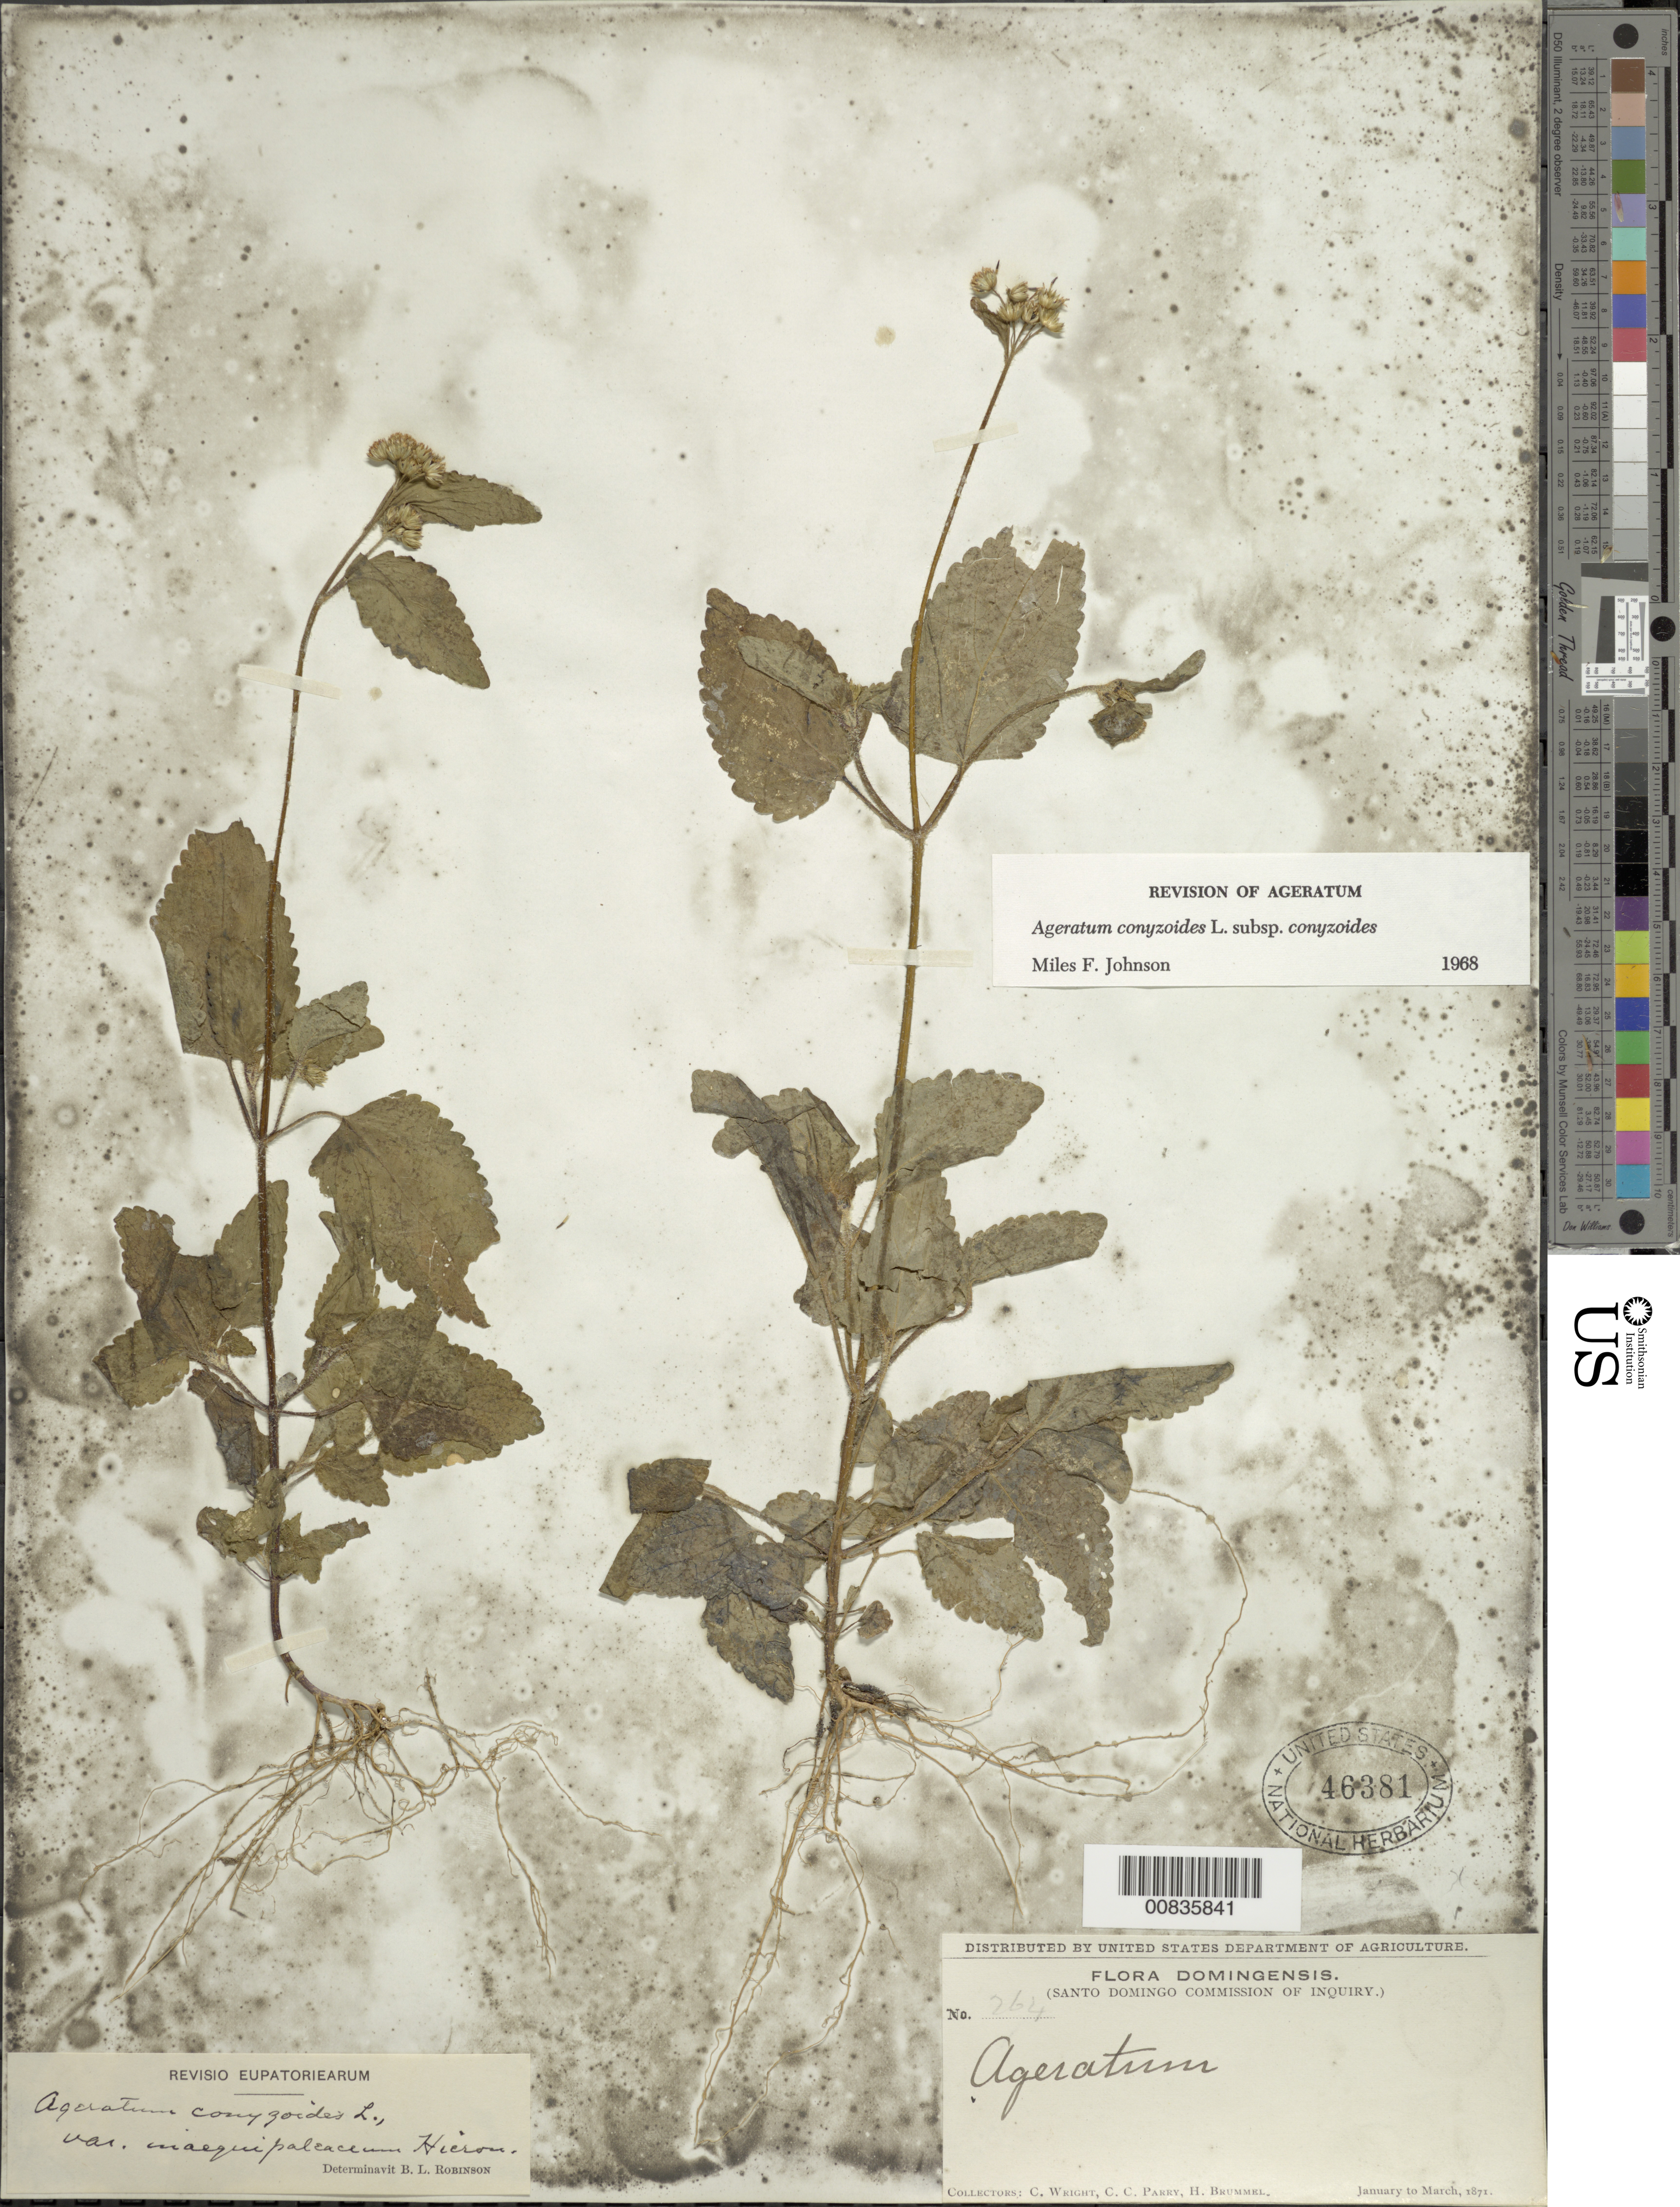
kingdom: Plantae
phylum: Tracheophyta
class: Magnoliopsida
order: Asterales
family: Asteraceae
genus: Ageratum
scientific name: Ageratum conyzoides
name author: L.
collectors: C. Wright, C. C. Parry & H. Brummel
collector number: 264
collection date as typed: Jan 1871 to -- Mar 1871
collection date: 1871-01/1871-03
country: Dominican Republic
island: Hispaniola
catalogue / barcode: US 46381